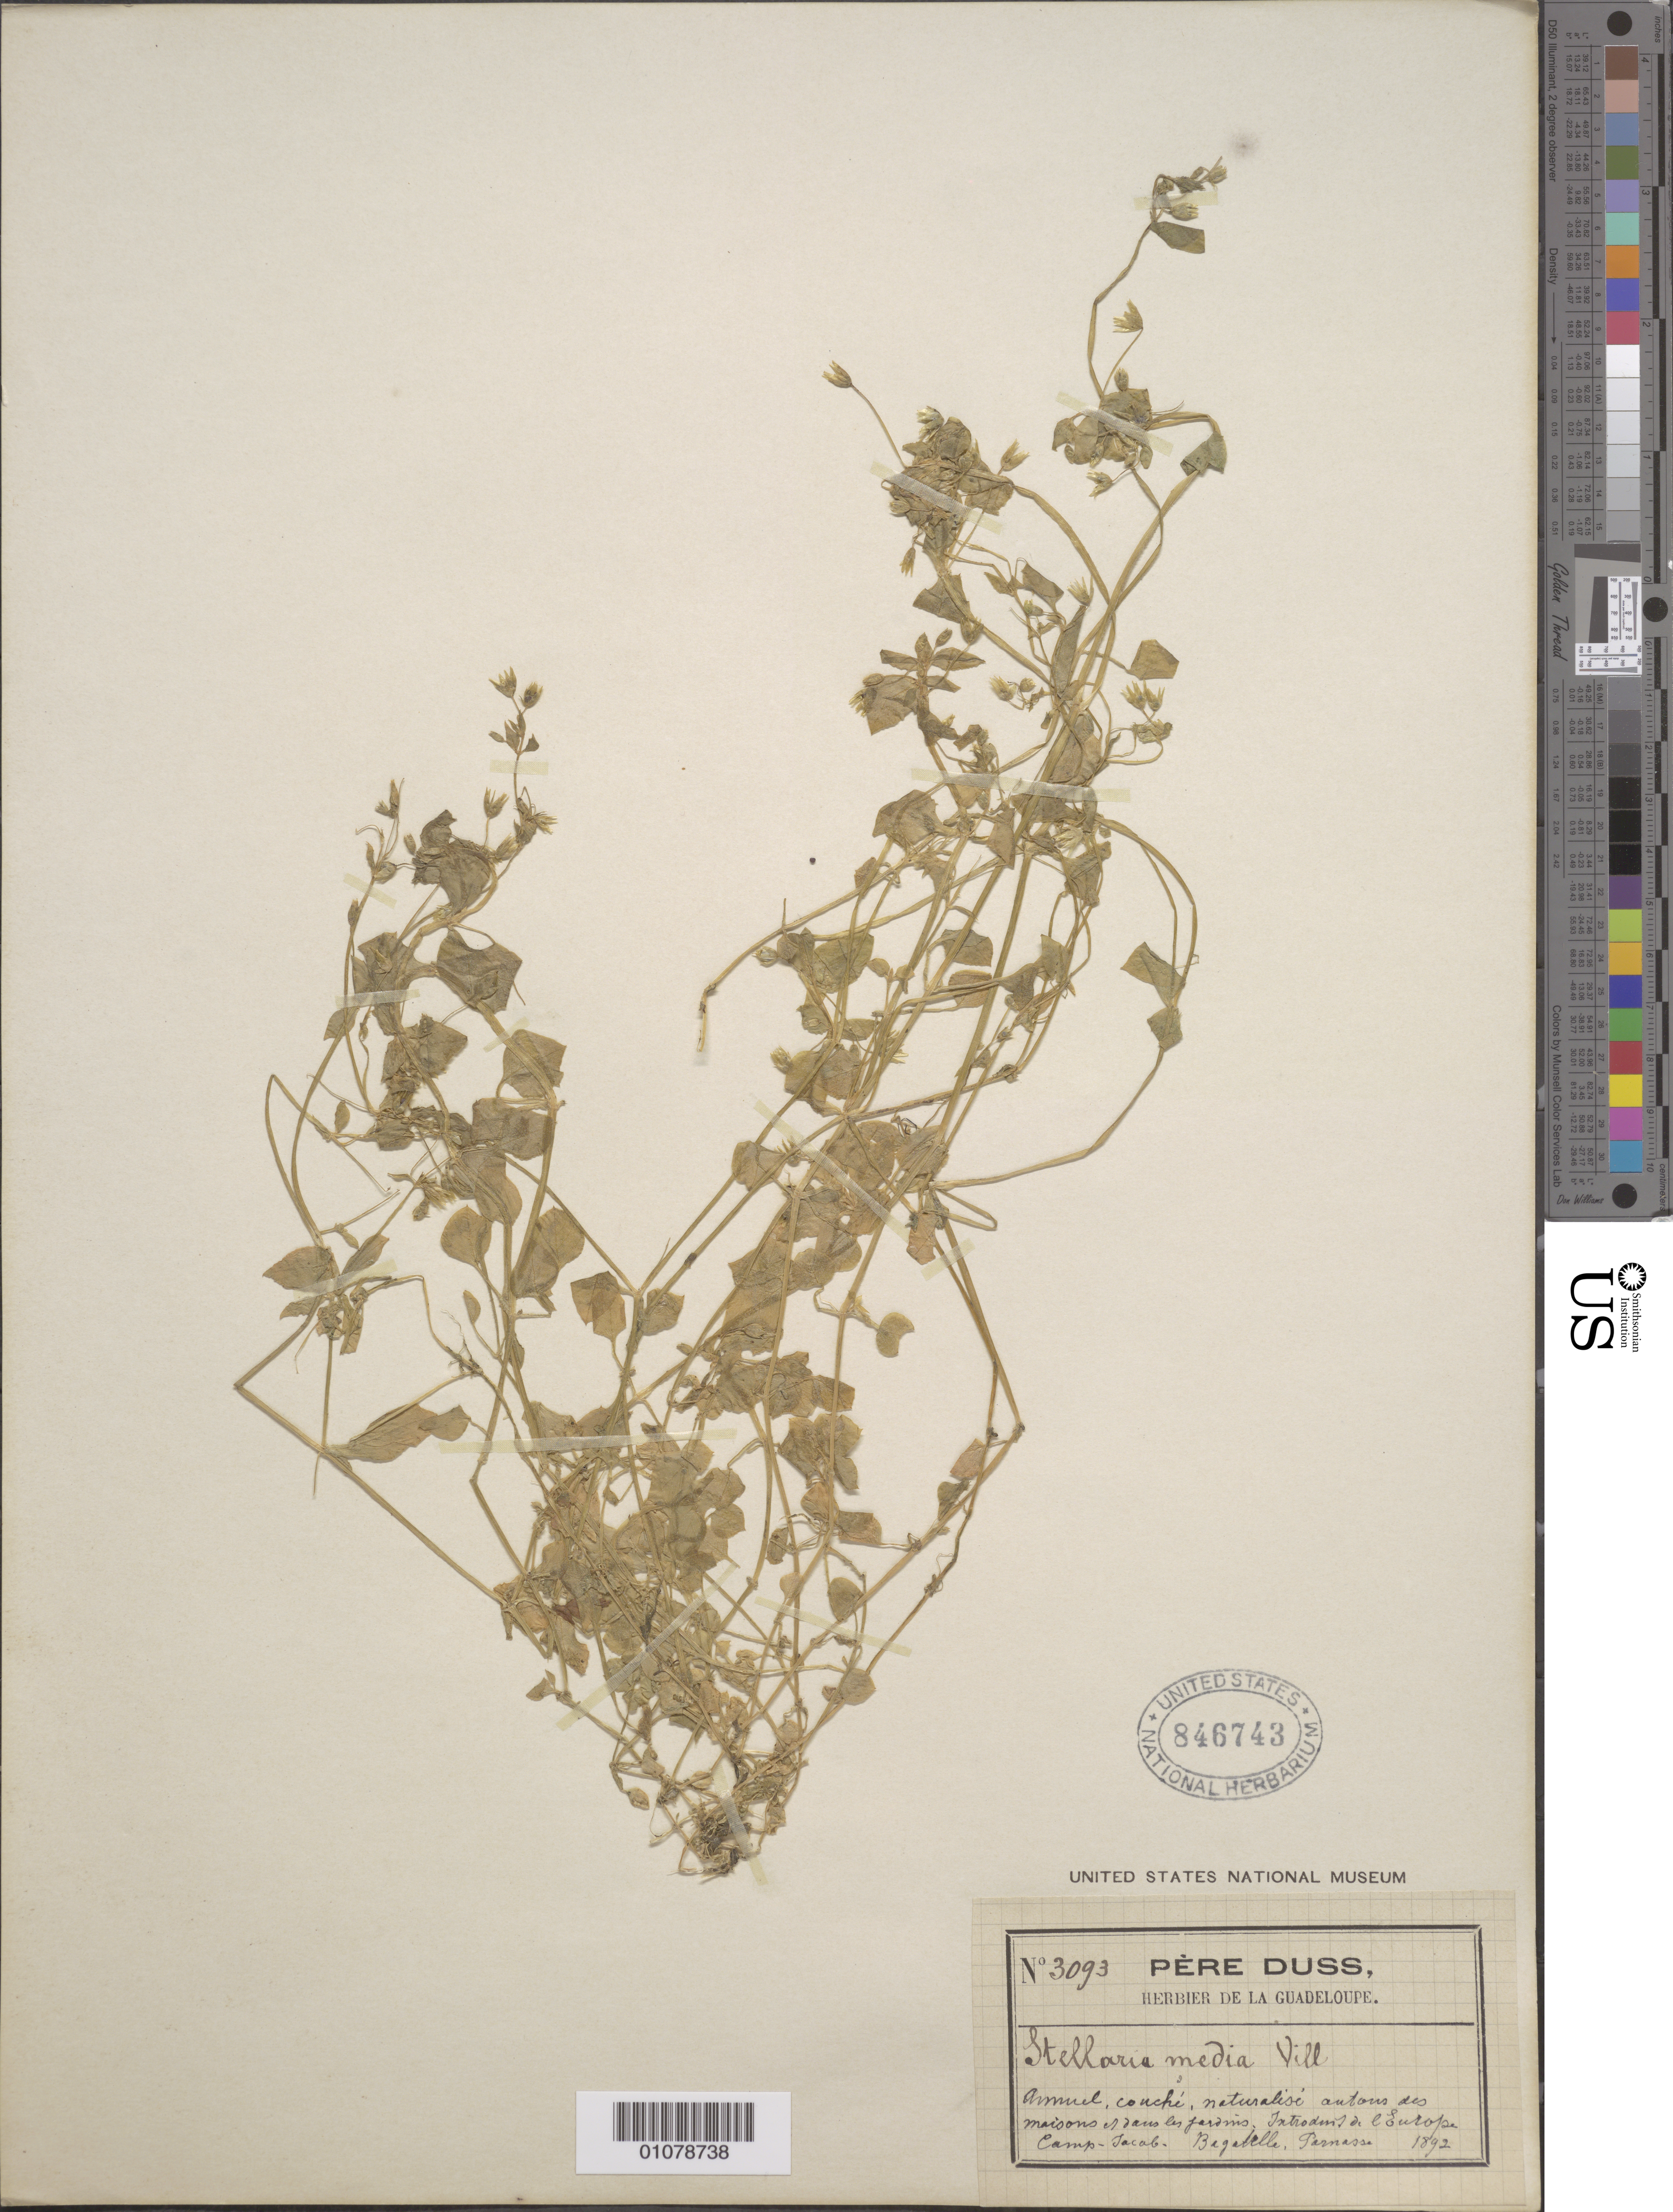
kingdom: Plantae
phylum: Tracheophyta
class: Magnoliopsida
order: Caryophyllales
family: Caryophyllaceae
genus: Stellaria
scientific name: Stellaria media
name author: (L.) Vill.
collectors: Père Duss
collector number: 3093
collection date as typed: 1892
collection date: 1892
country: Guadeloupe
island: Marie Galante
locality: Parnasse, Bagatelle, Camp-Jacob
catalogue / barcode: US 846743